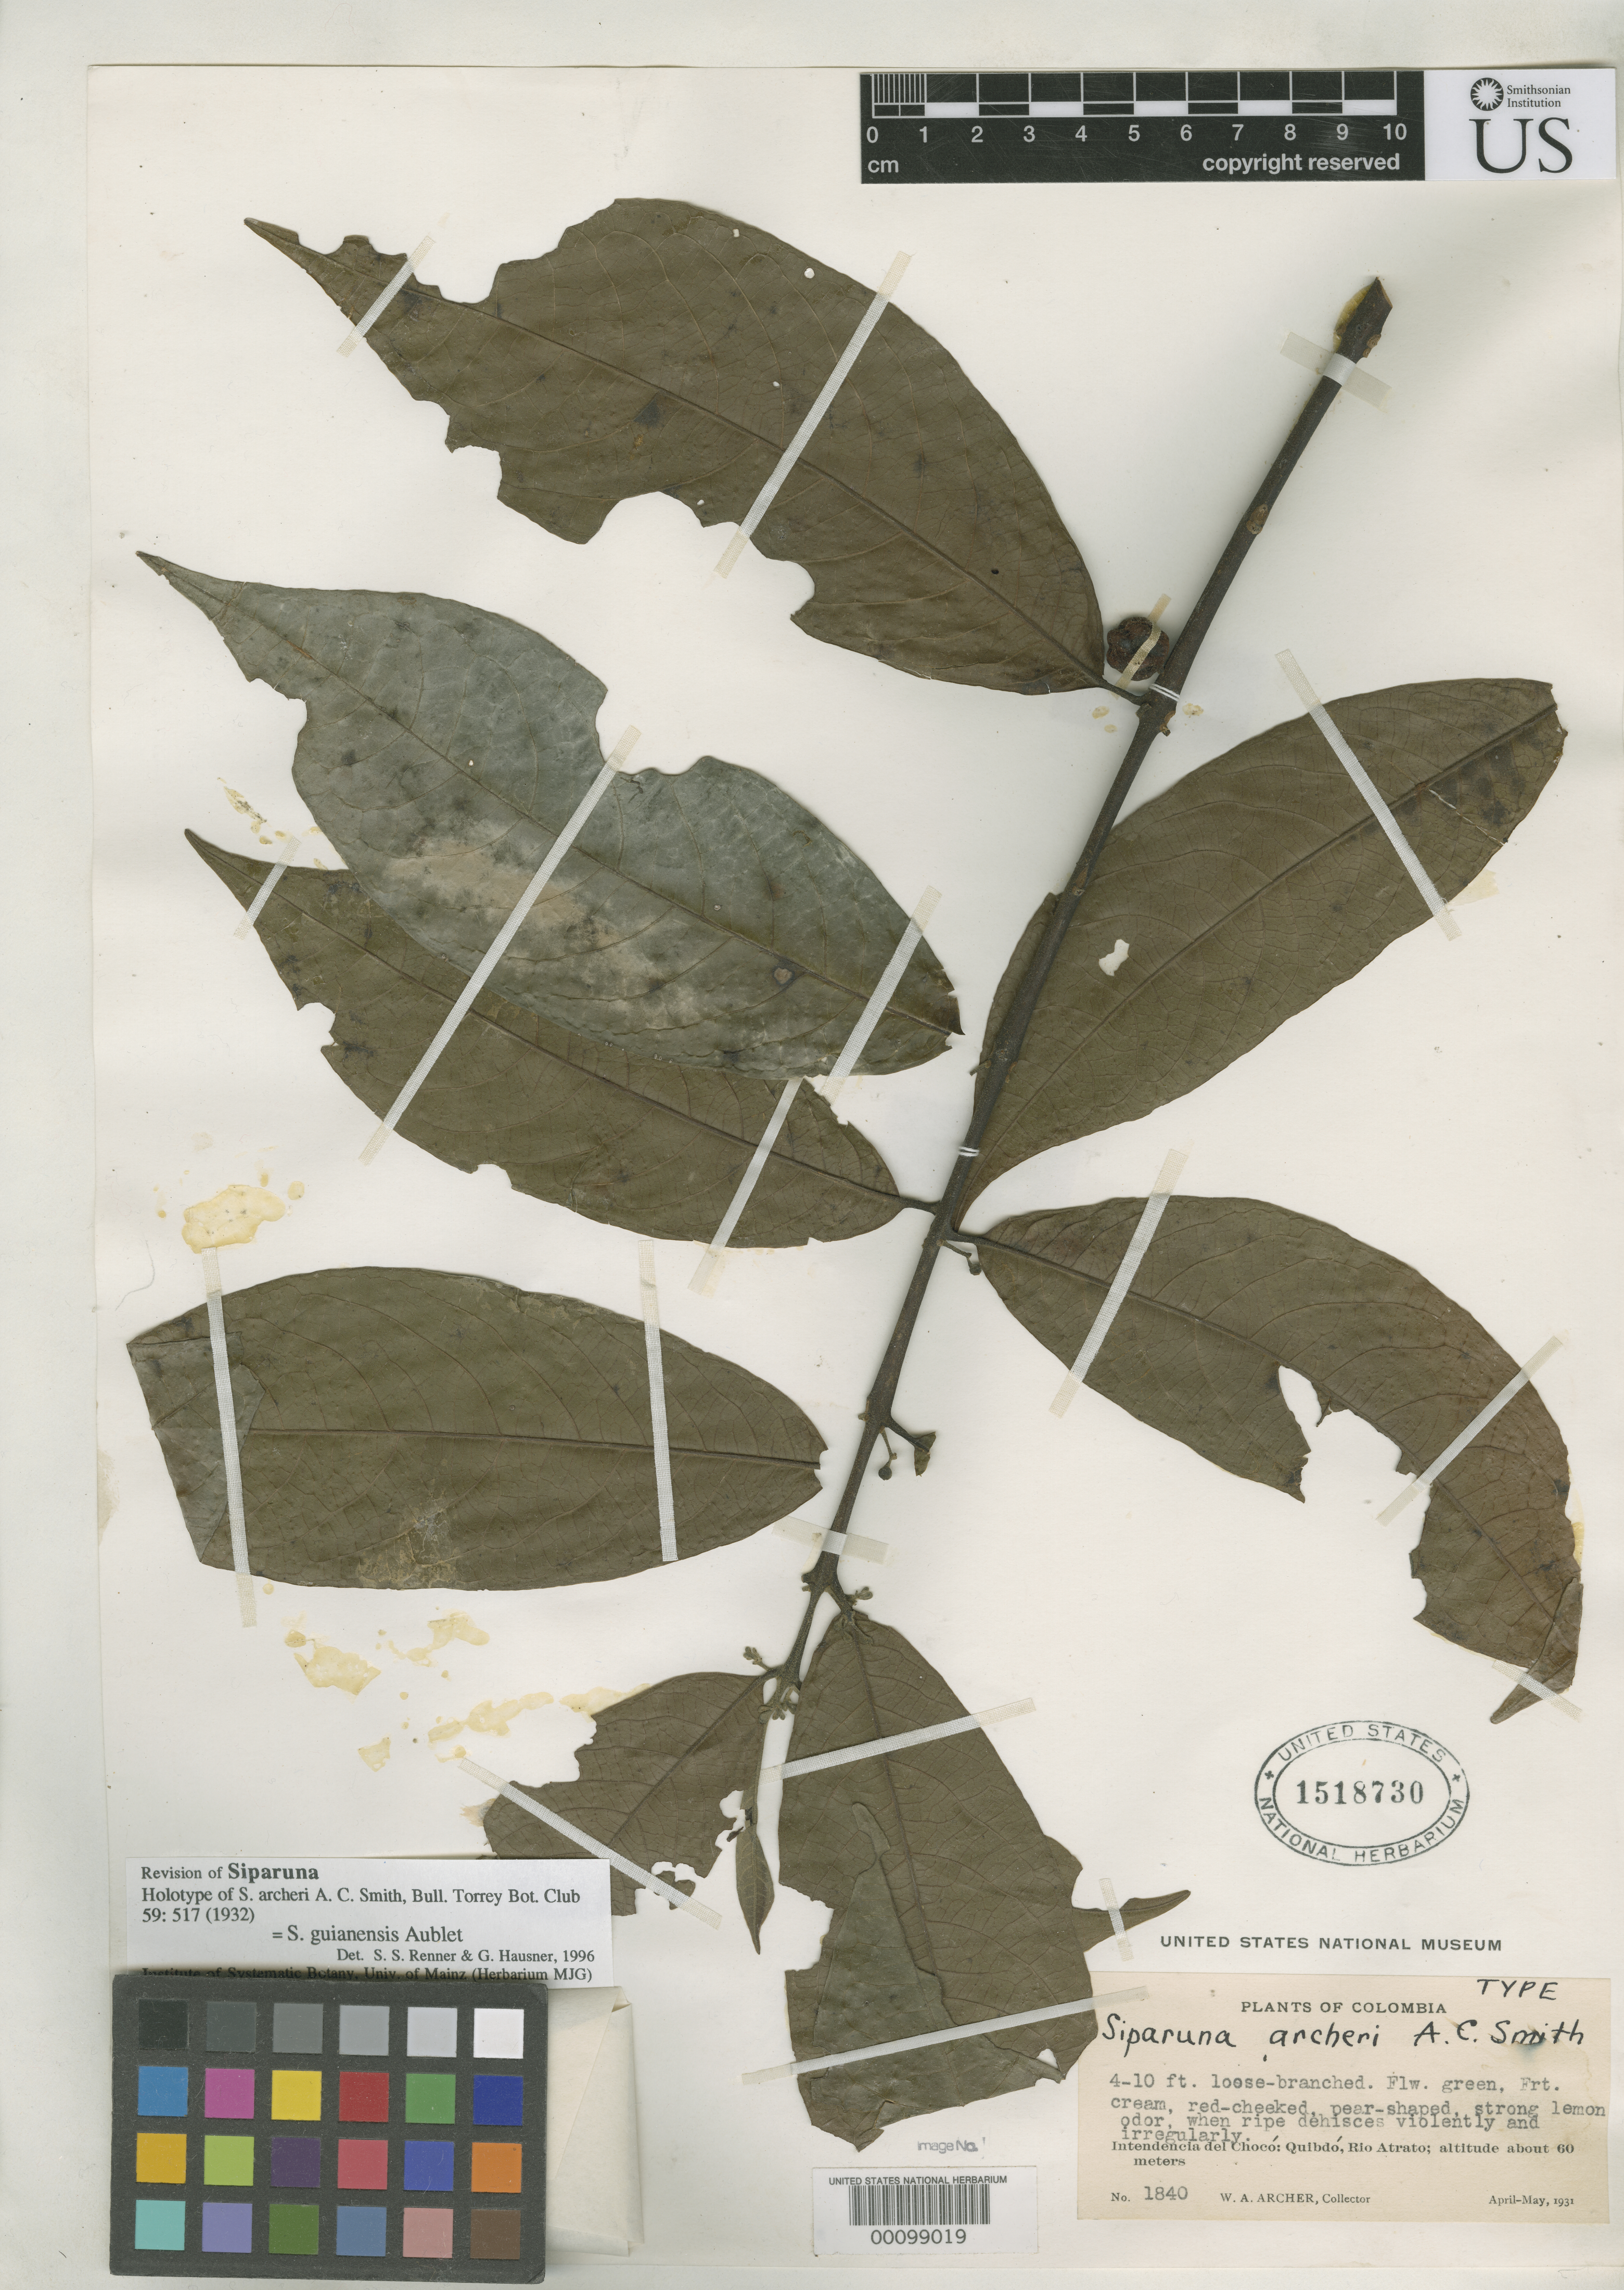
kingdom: Plantae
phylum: Tracheophyta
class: Magnoliopsida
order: Laurales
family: Siparunaceae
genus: Siparuna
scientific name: Siparuna archeri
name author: A.C. Sm.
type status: Holotype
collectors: W. A. Archer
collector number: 1840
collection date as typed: Apr 1931 to -- May 1931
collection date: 1931-04/1931-05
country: Colombia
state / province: Chocó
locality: Quibdo, Rio Atrato.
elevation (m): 60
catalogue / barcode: US 1518730